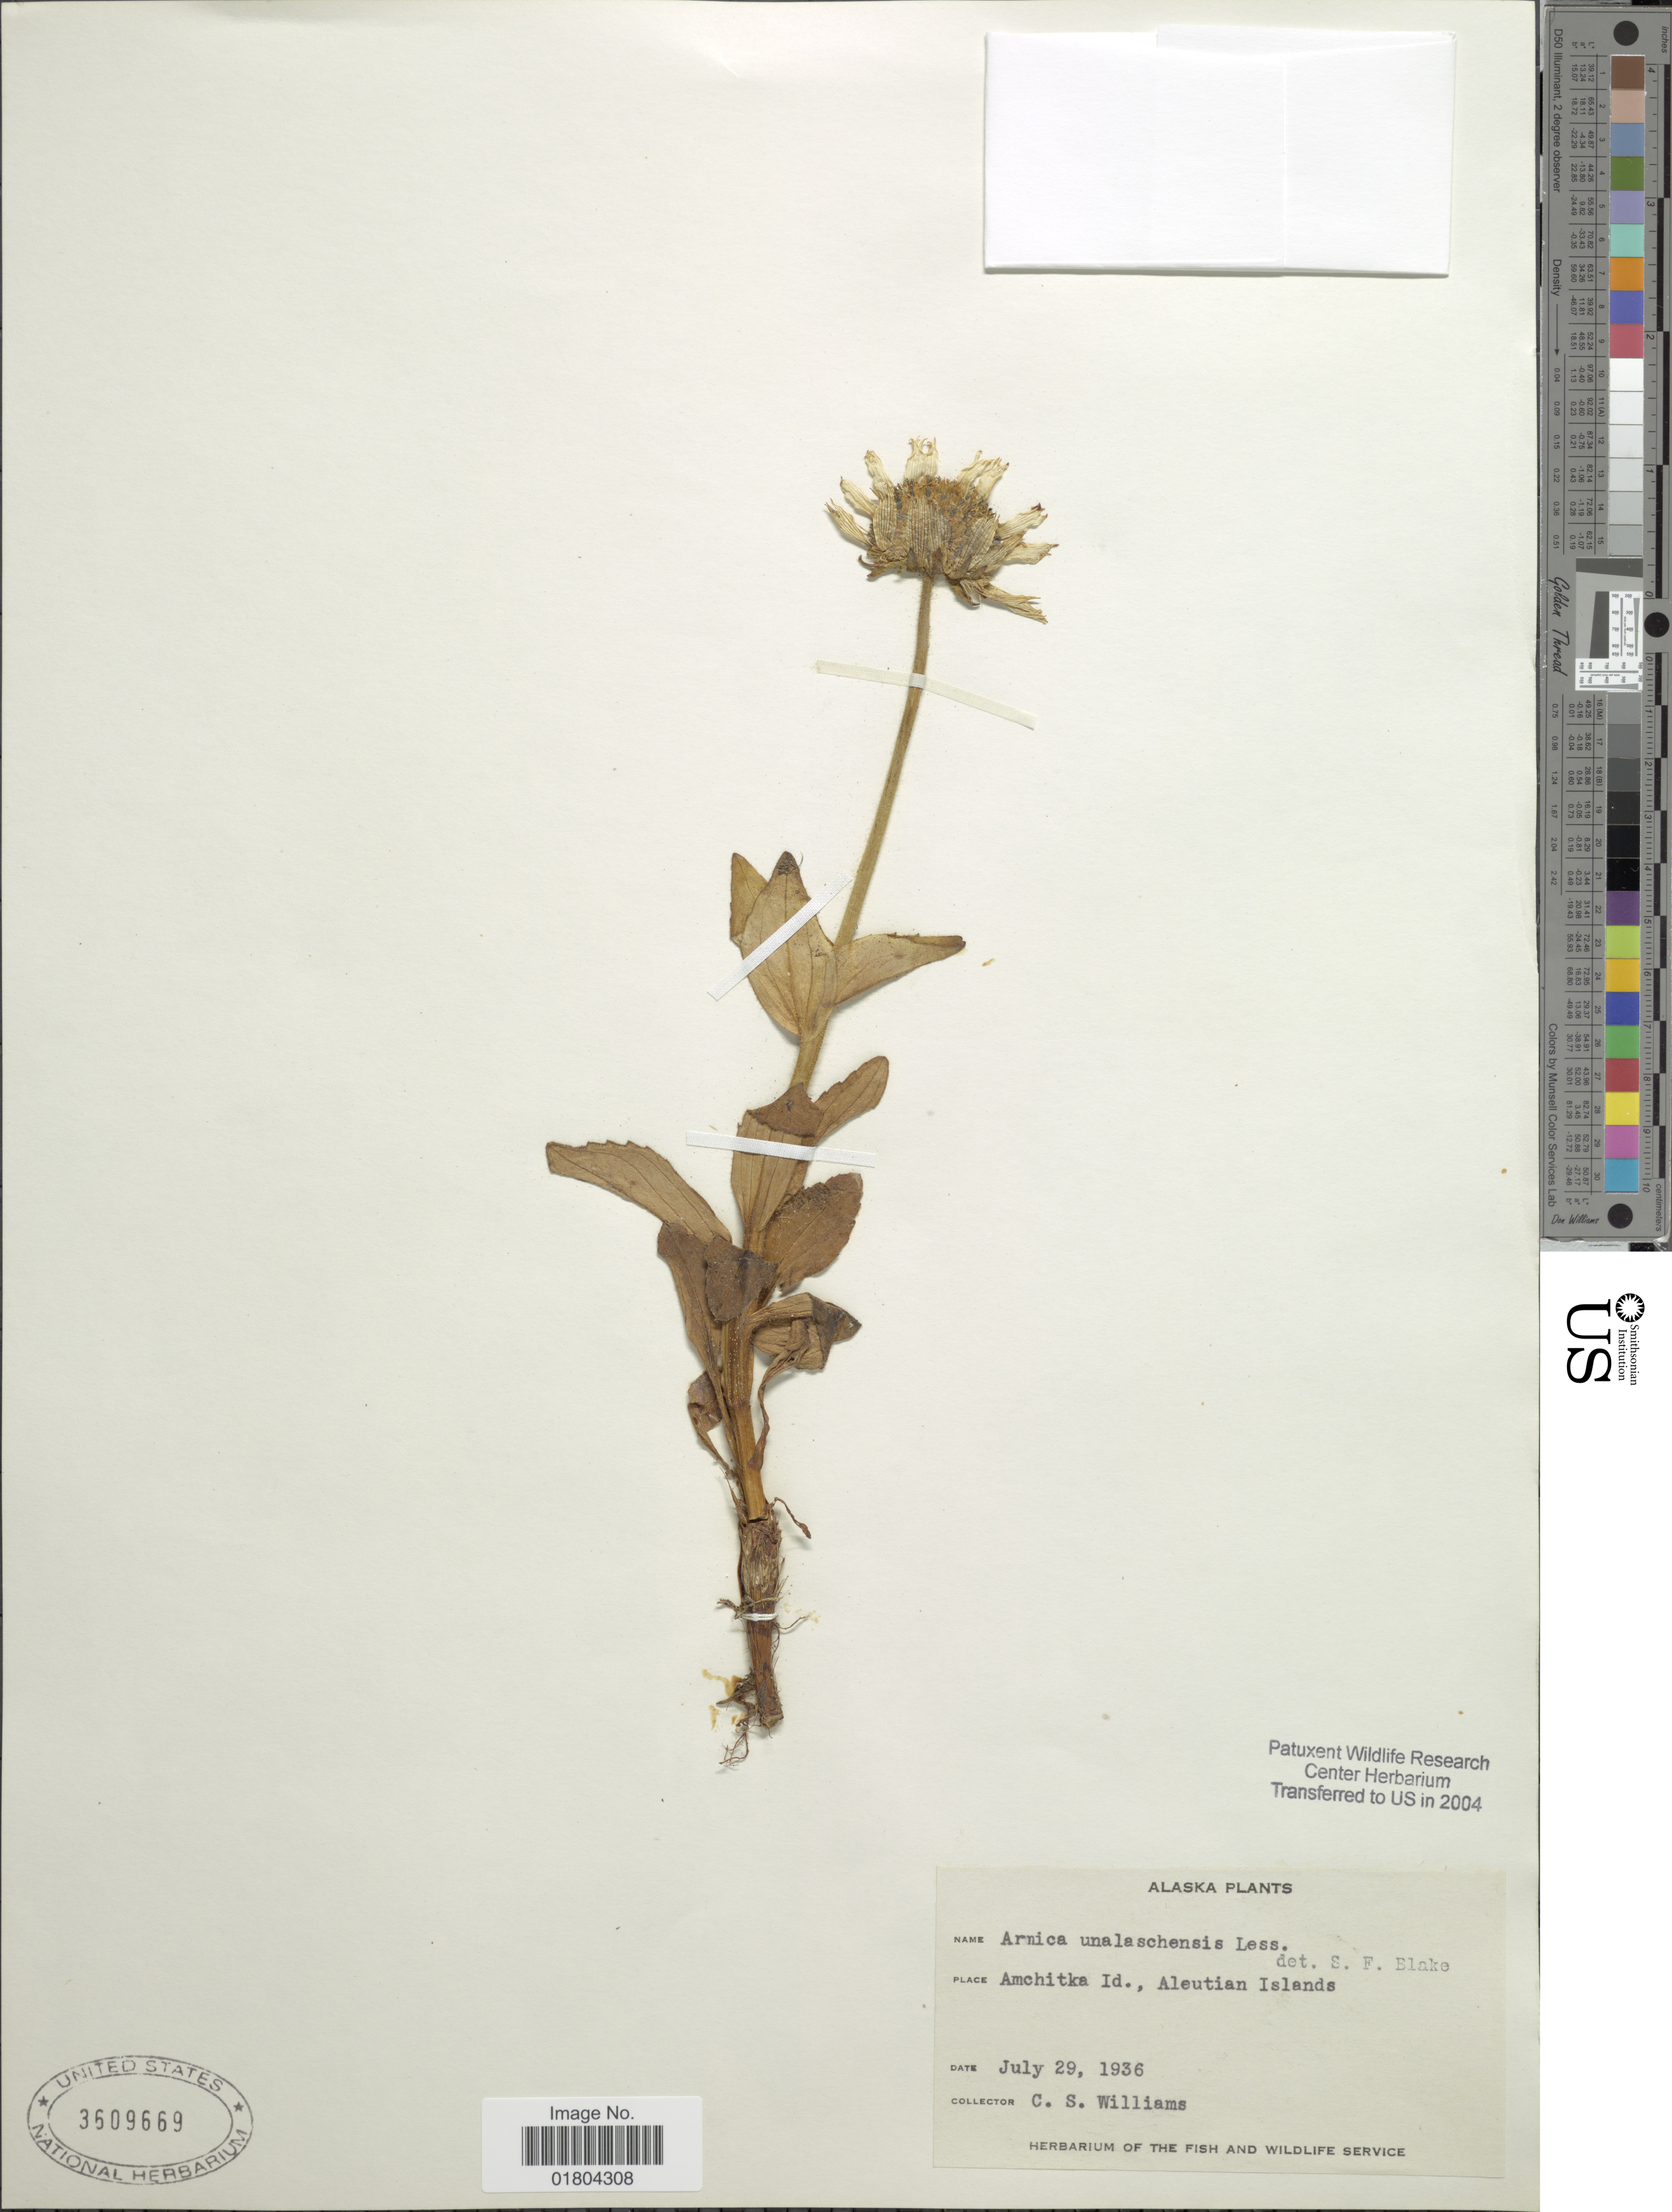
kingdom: Plantae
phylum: Tracheophyta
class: Magnoliopsida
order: Asterales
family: Asteraceae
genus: Arnica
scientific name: Arnica unalashcensis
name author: Less.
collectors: R. S. Williams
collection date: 1936-07-29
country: United States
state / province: Alaska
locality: Amchitka Id., Aleutian Islands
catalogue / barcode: US 3609669